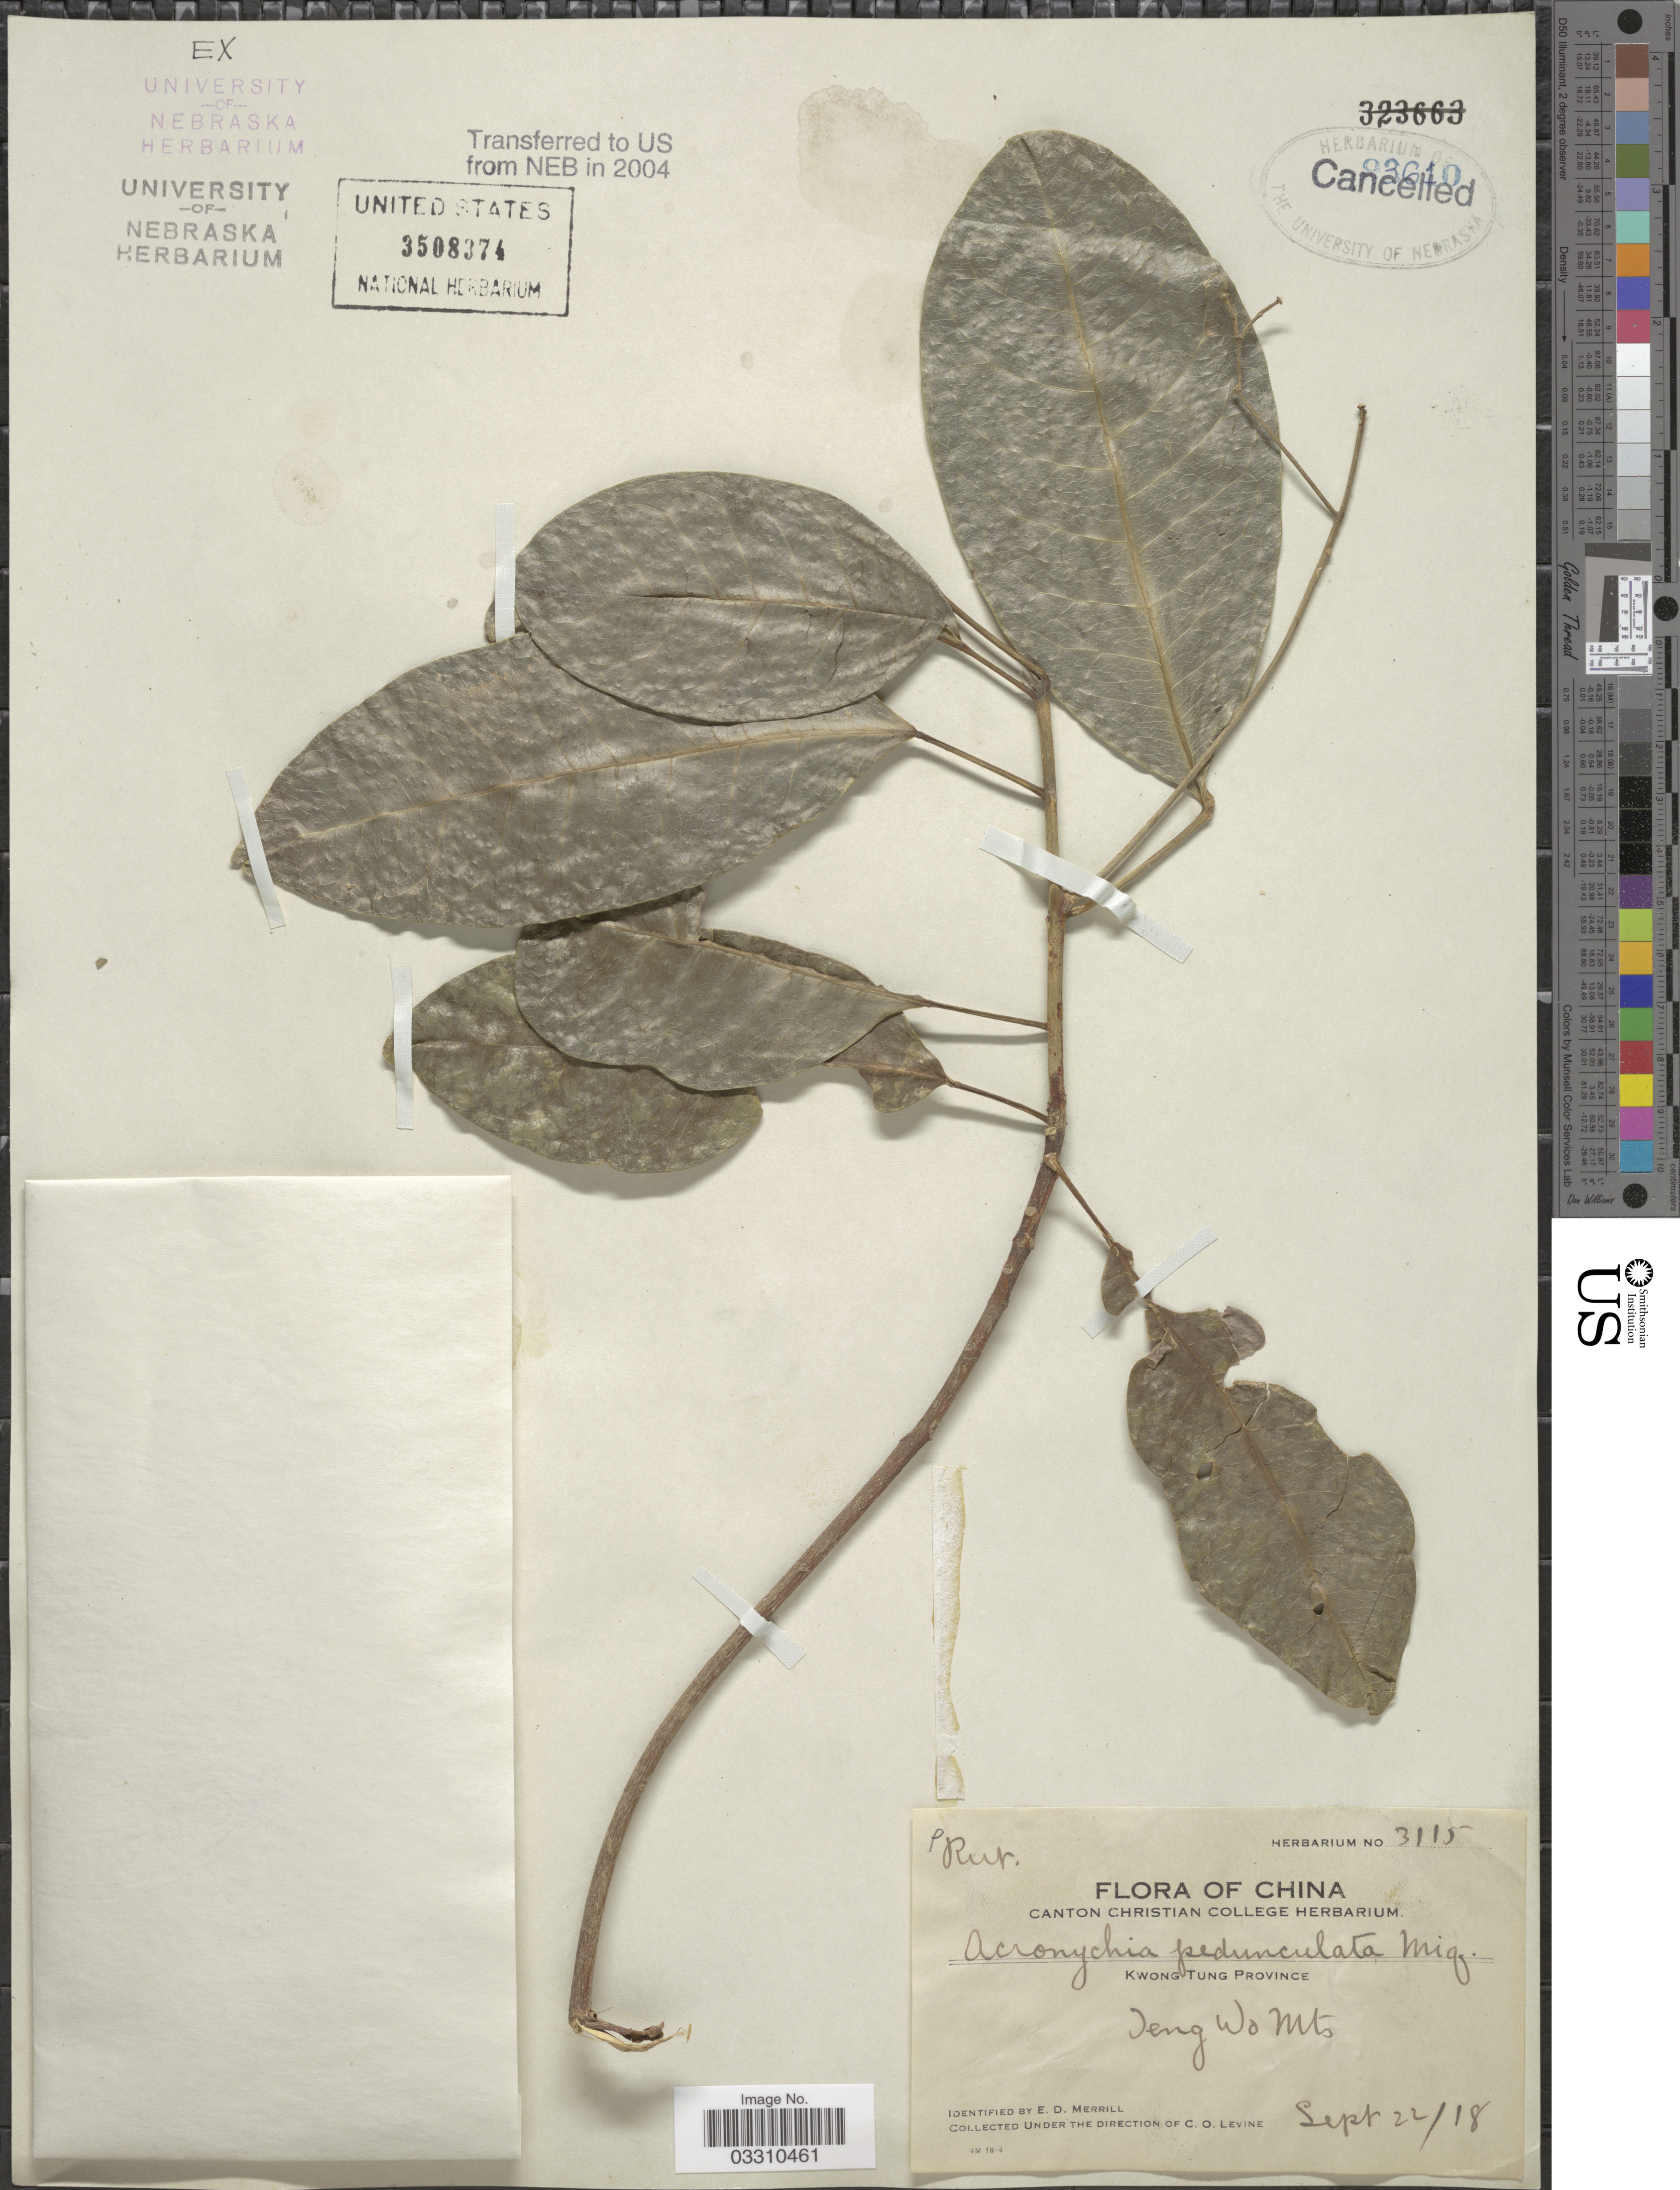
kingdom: Plantae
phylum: Tracheophyta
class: Magnoliopsida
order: Sapindales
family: Rutaceae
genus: Acronychia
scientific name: Acronychia pedunculata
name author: (L.) Miq.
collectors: C. O. Levine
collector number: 3115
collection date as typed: Transcribed d/m/y: 22/9/18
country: China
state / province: Guangdong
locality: Kwong Tung Province, Teng Wo Mts.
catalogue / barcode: US 3508374